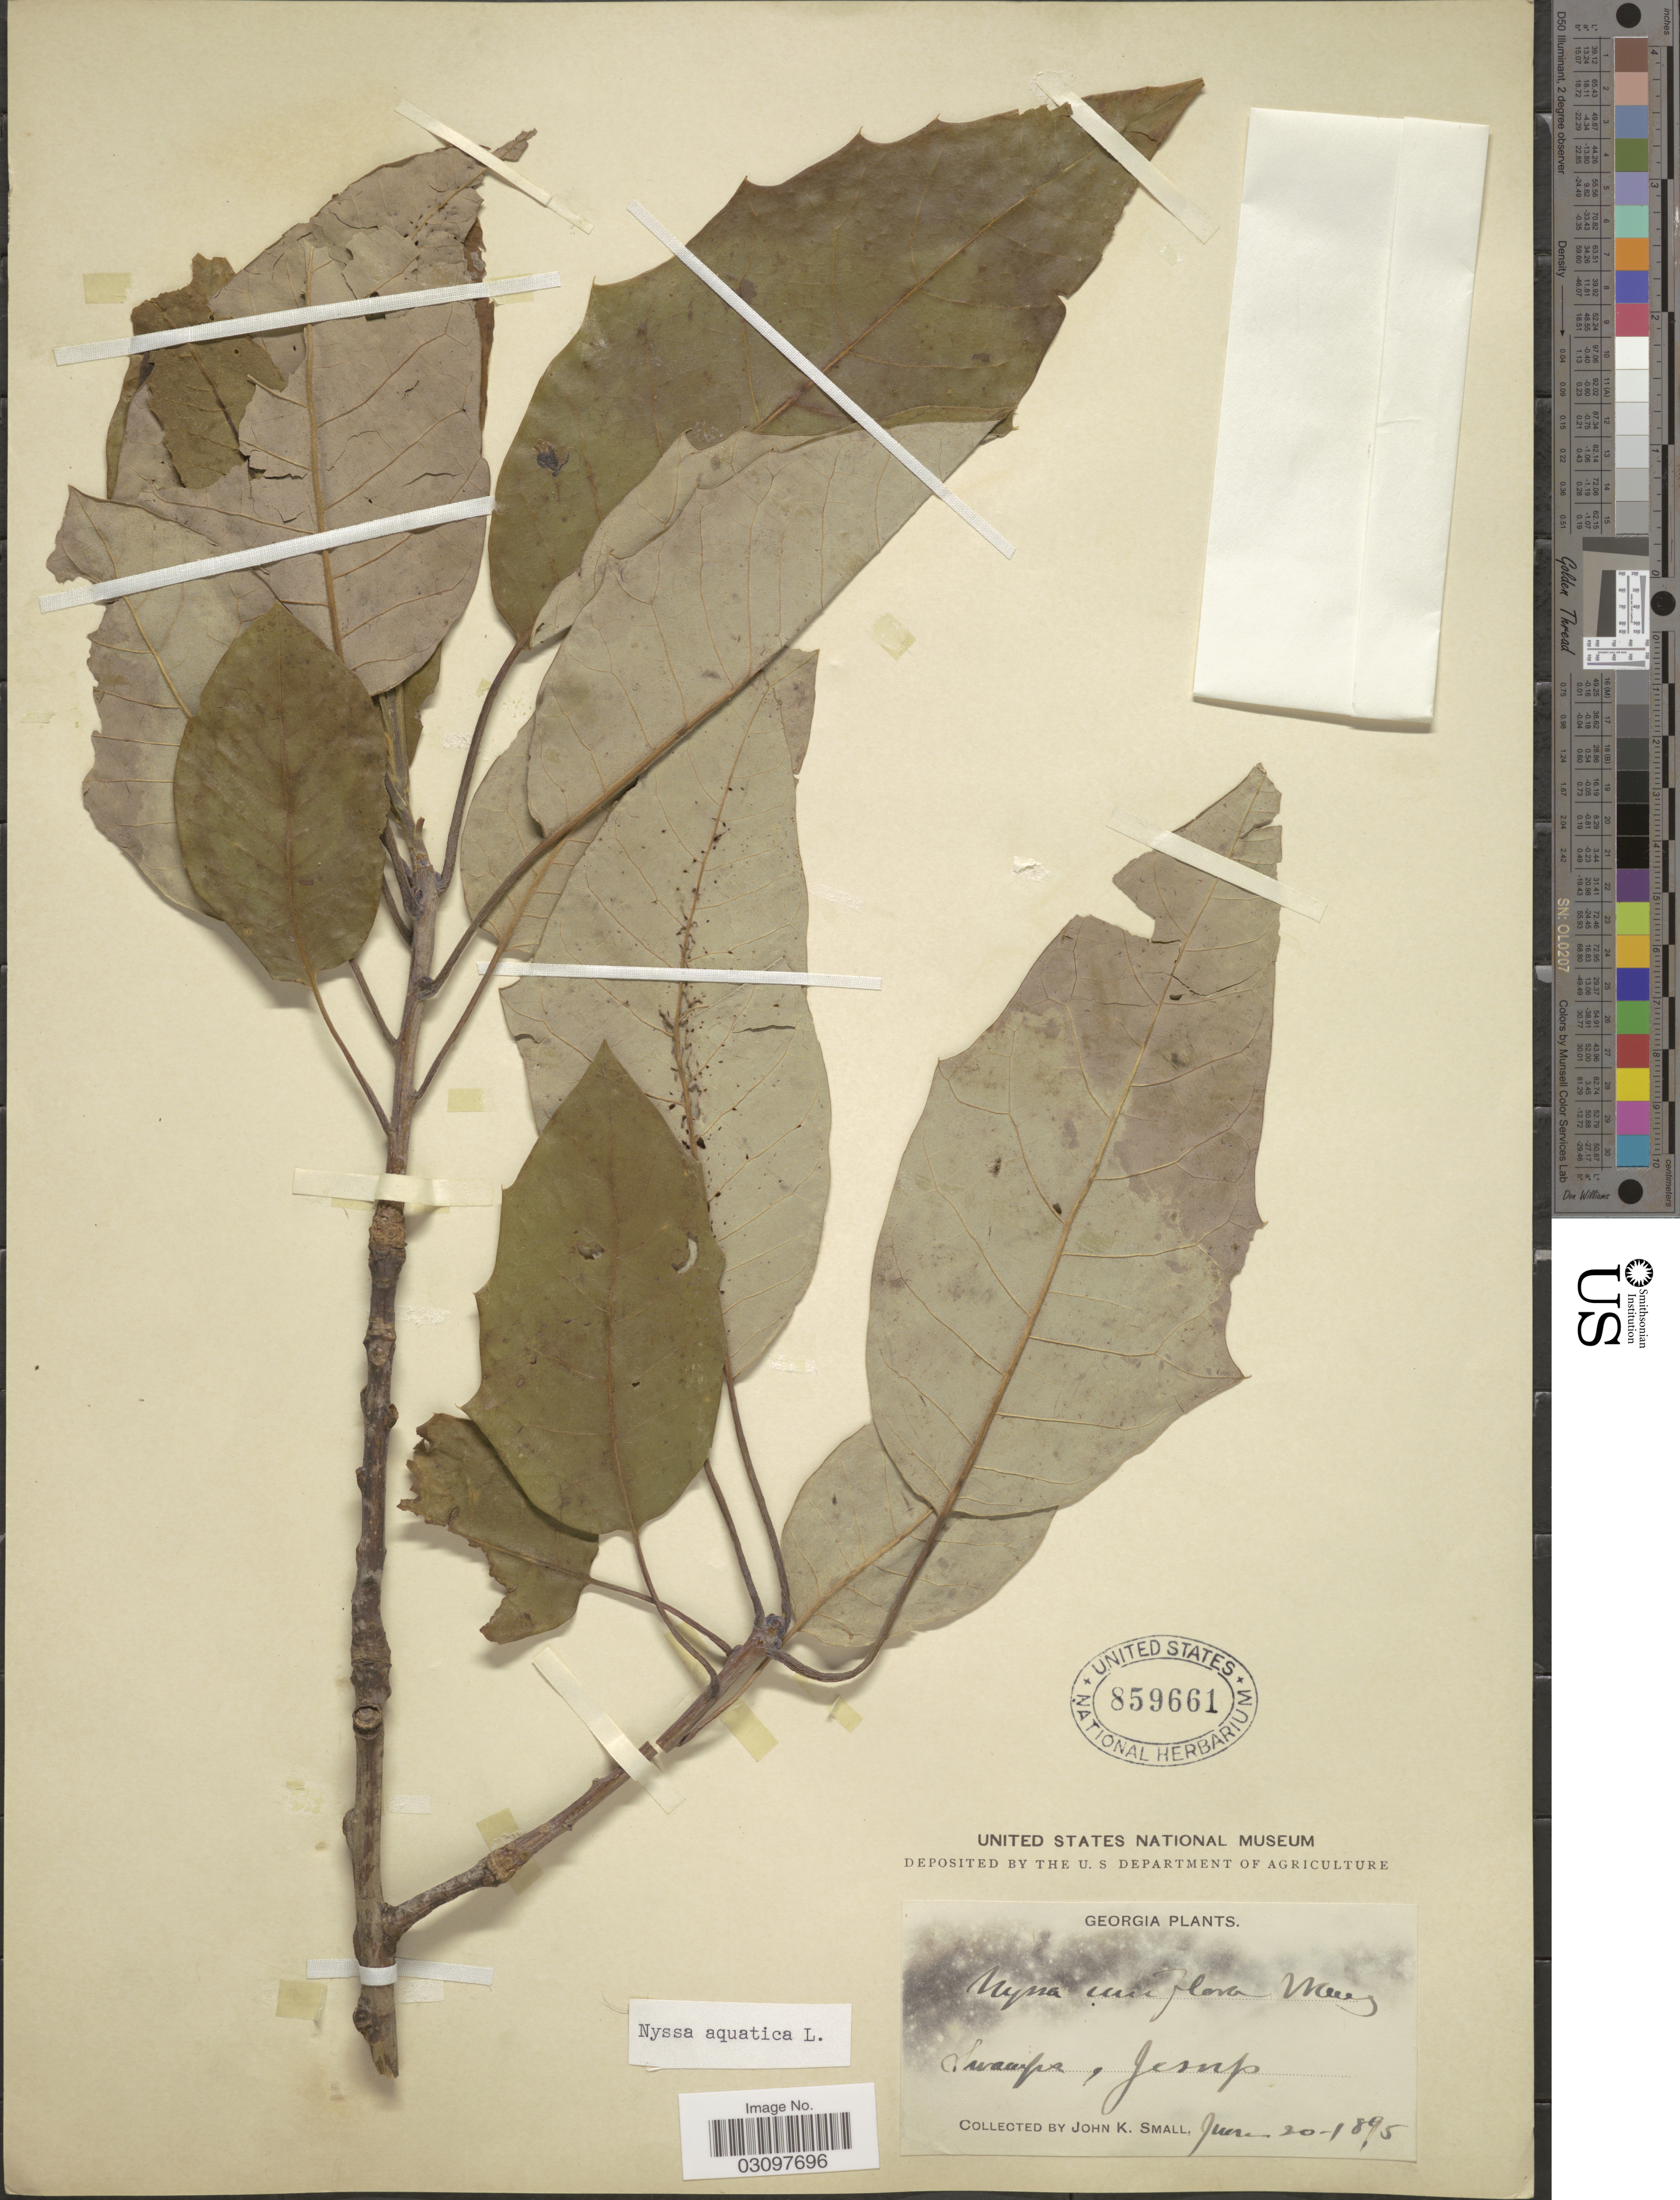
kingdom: Plantae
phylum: Tracheophyta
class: Magnoliopsida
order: Cornales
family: Nyssaceae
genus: Nyssa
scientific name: Nyssa aquatica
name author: L.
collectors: J. K. Small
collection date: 1895-06-20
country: United States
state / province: Georgia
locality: Jesup.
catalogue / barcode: US 859661